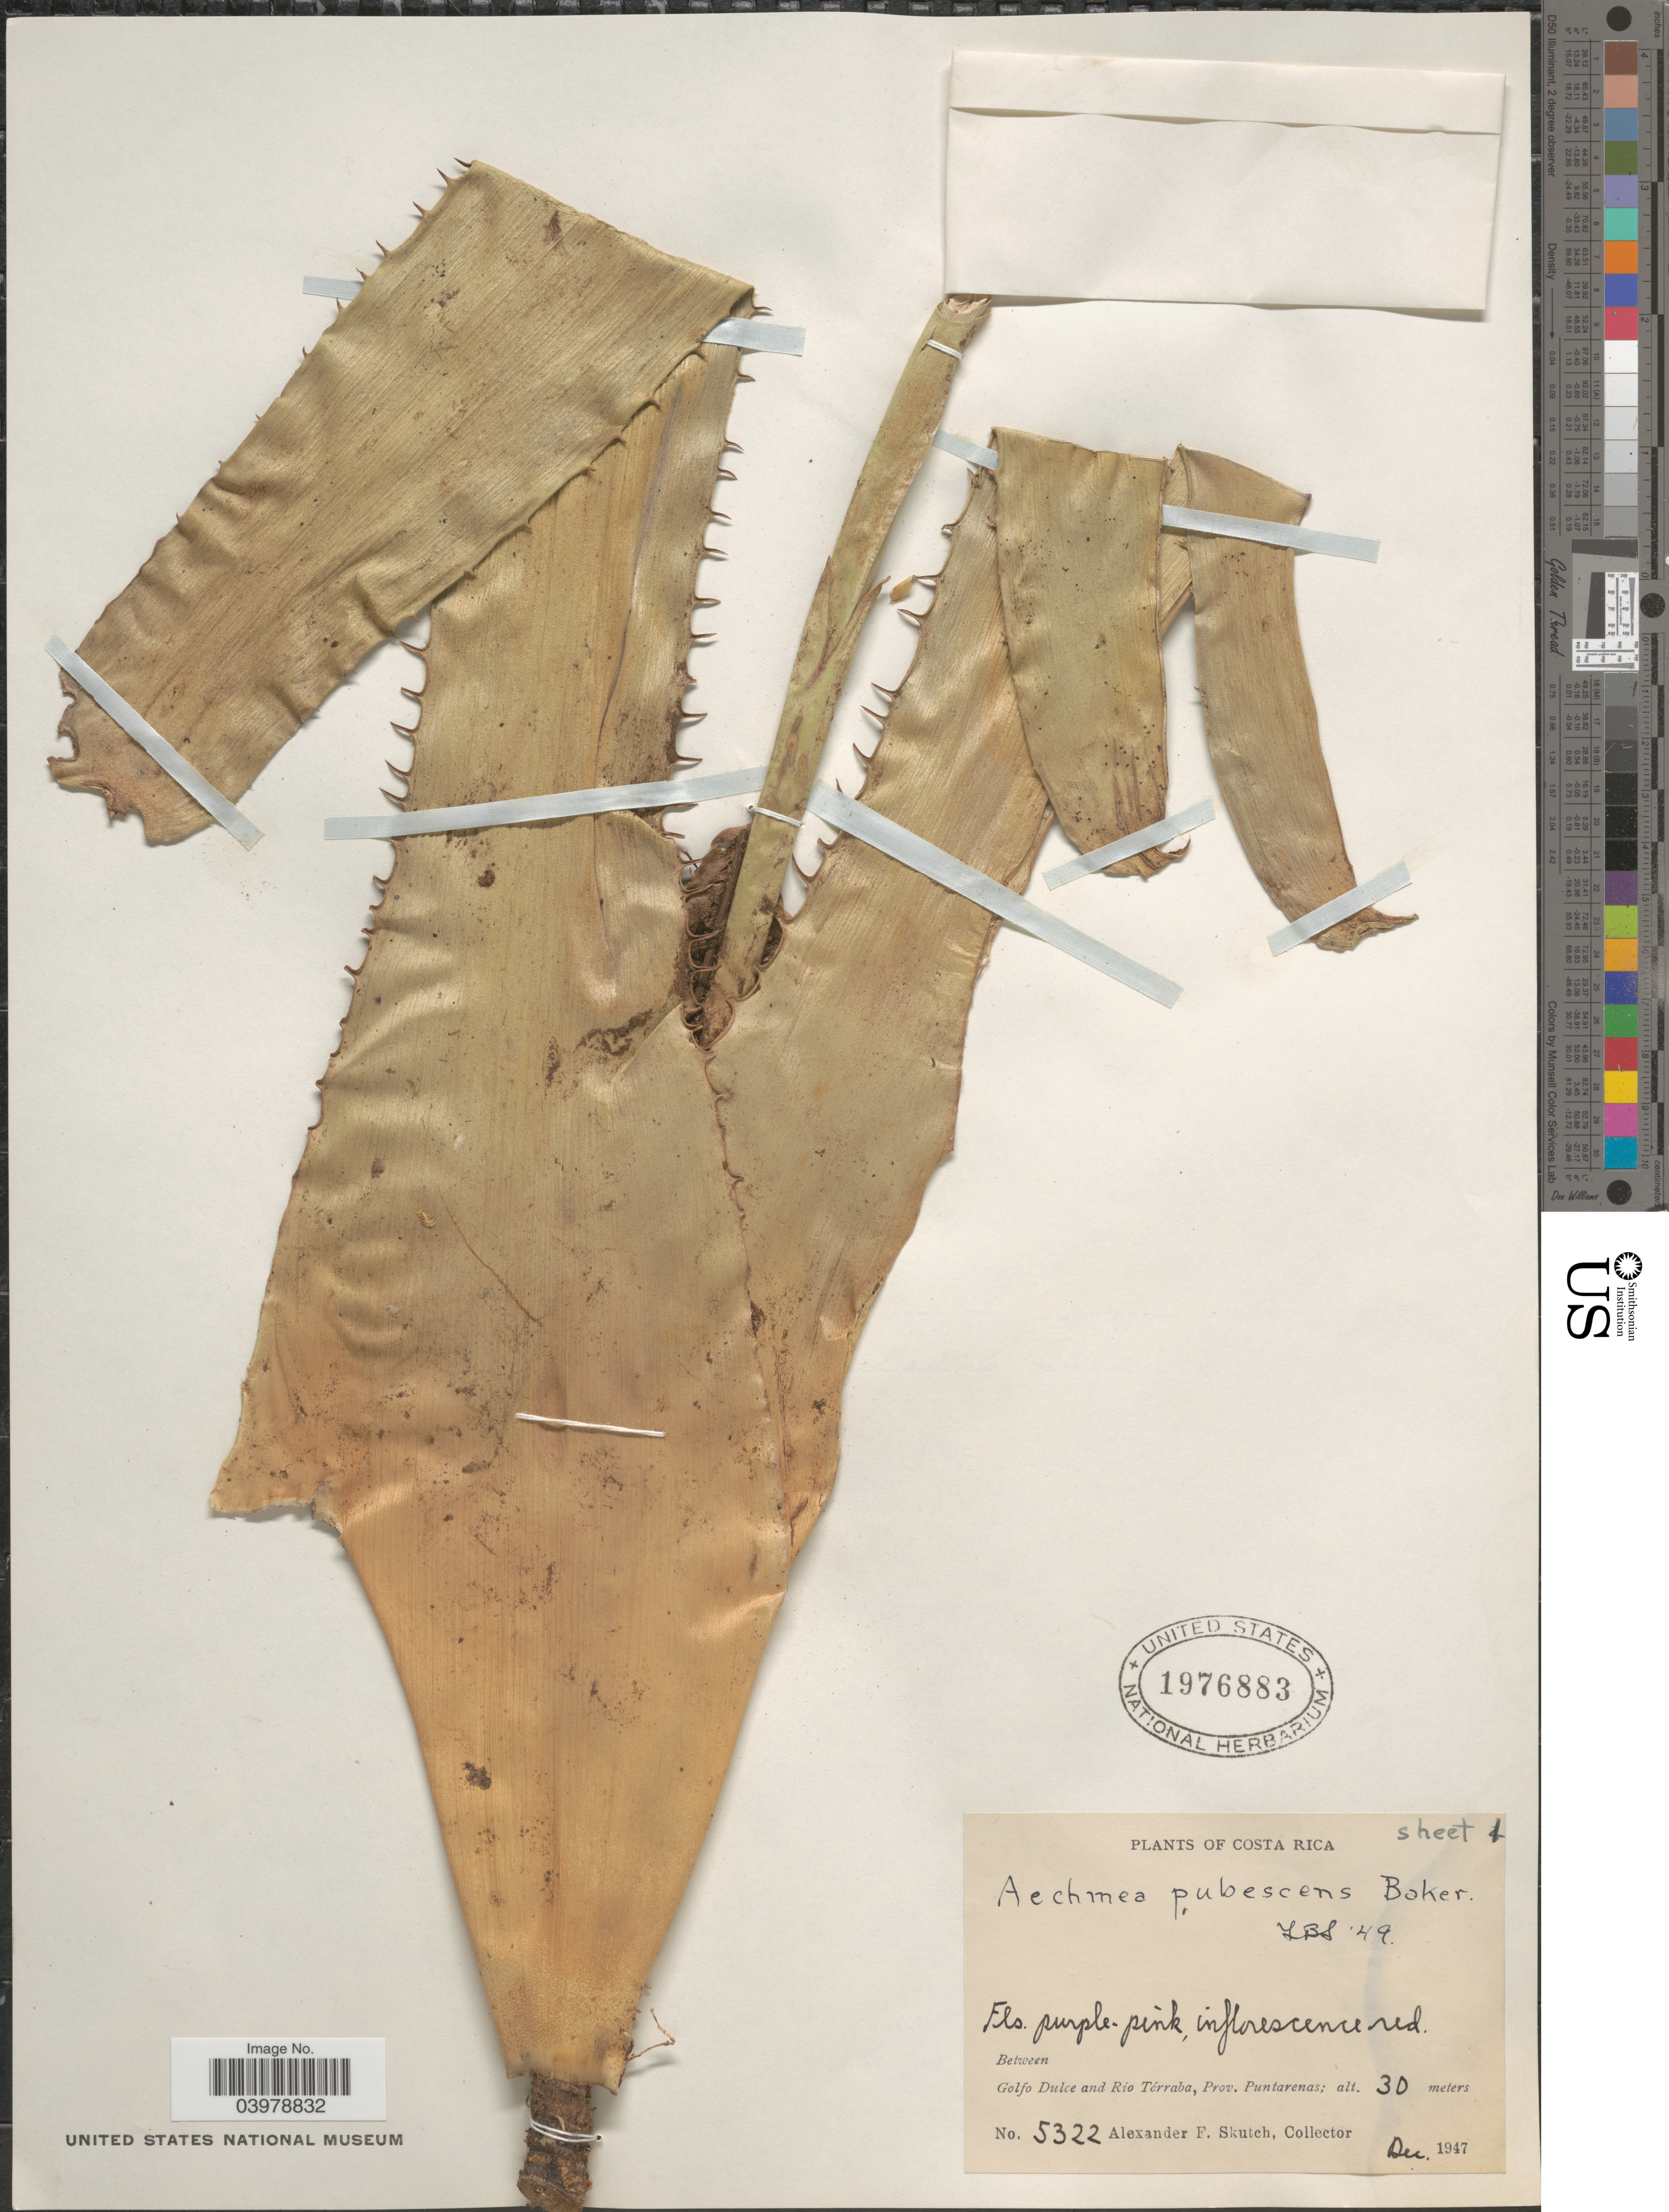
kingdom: Plantae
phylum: Tracheophyta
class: Liliopsida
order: Poales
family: Bromeliaceae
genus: Aechmea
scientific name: Aechmea pubescens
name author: Baker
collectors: A. F. Skutch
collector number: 5322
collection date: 1947-12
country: Costa Rica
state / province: Puntarenas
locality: Between Golfo Dulce and Río Térraba.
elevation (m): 30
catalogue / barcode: US 1976883